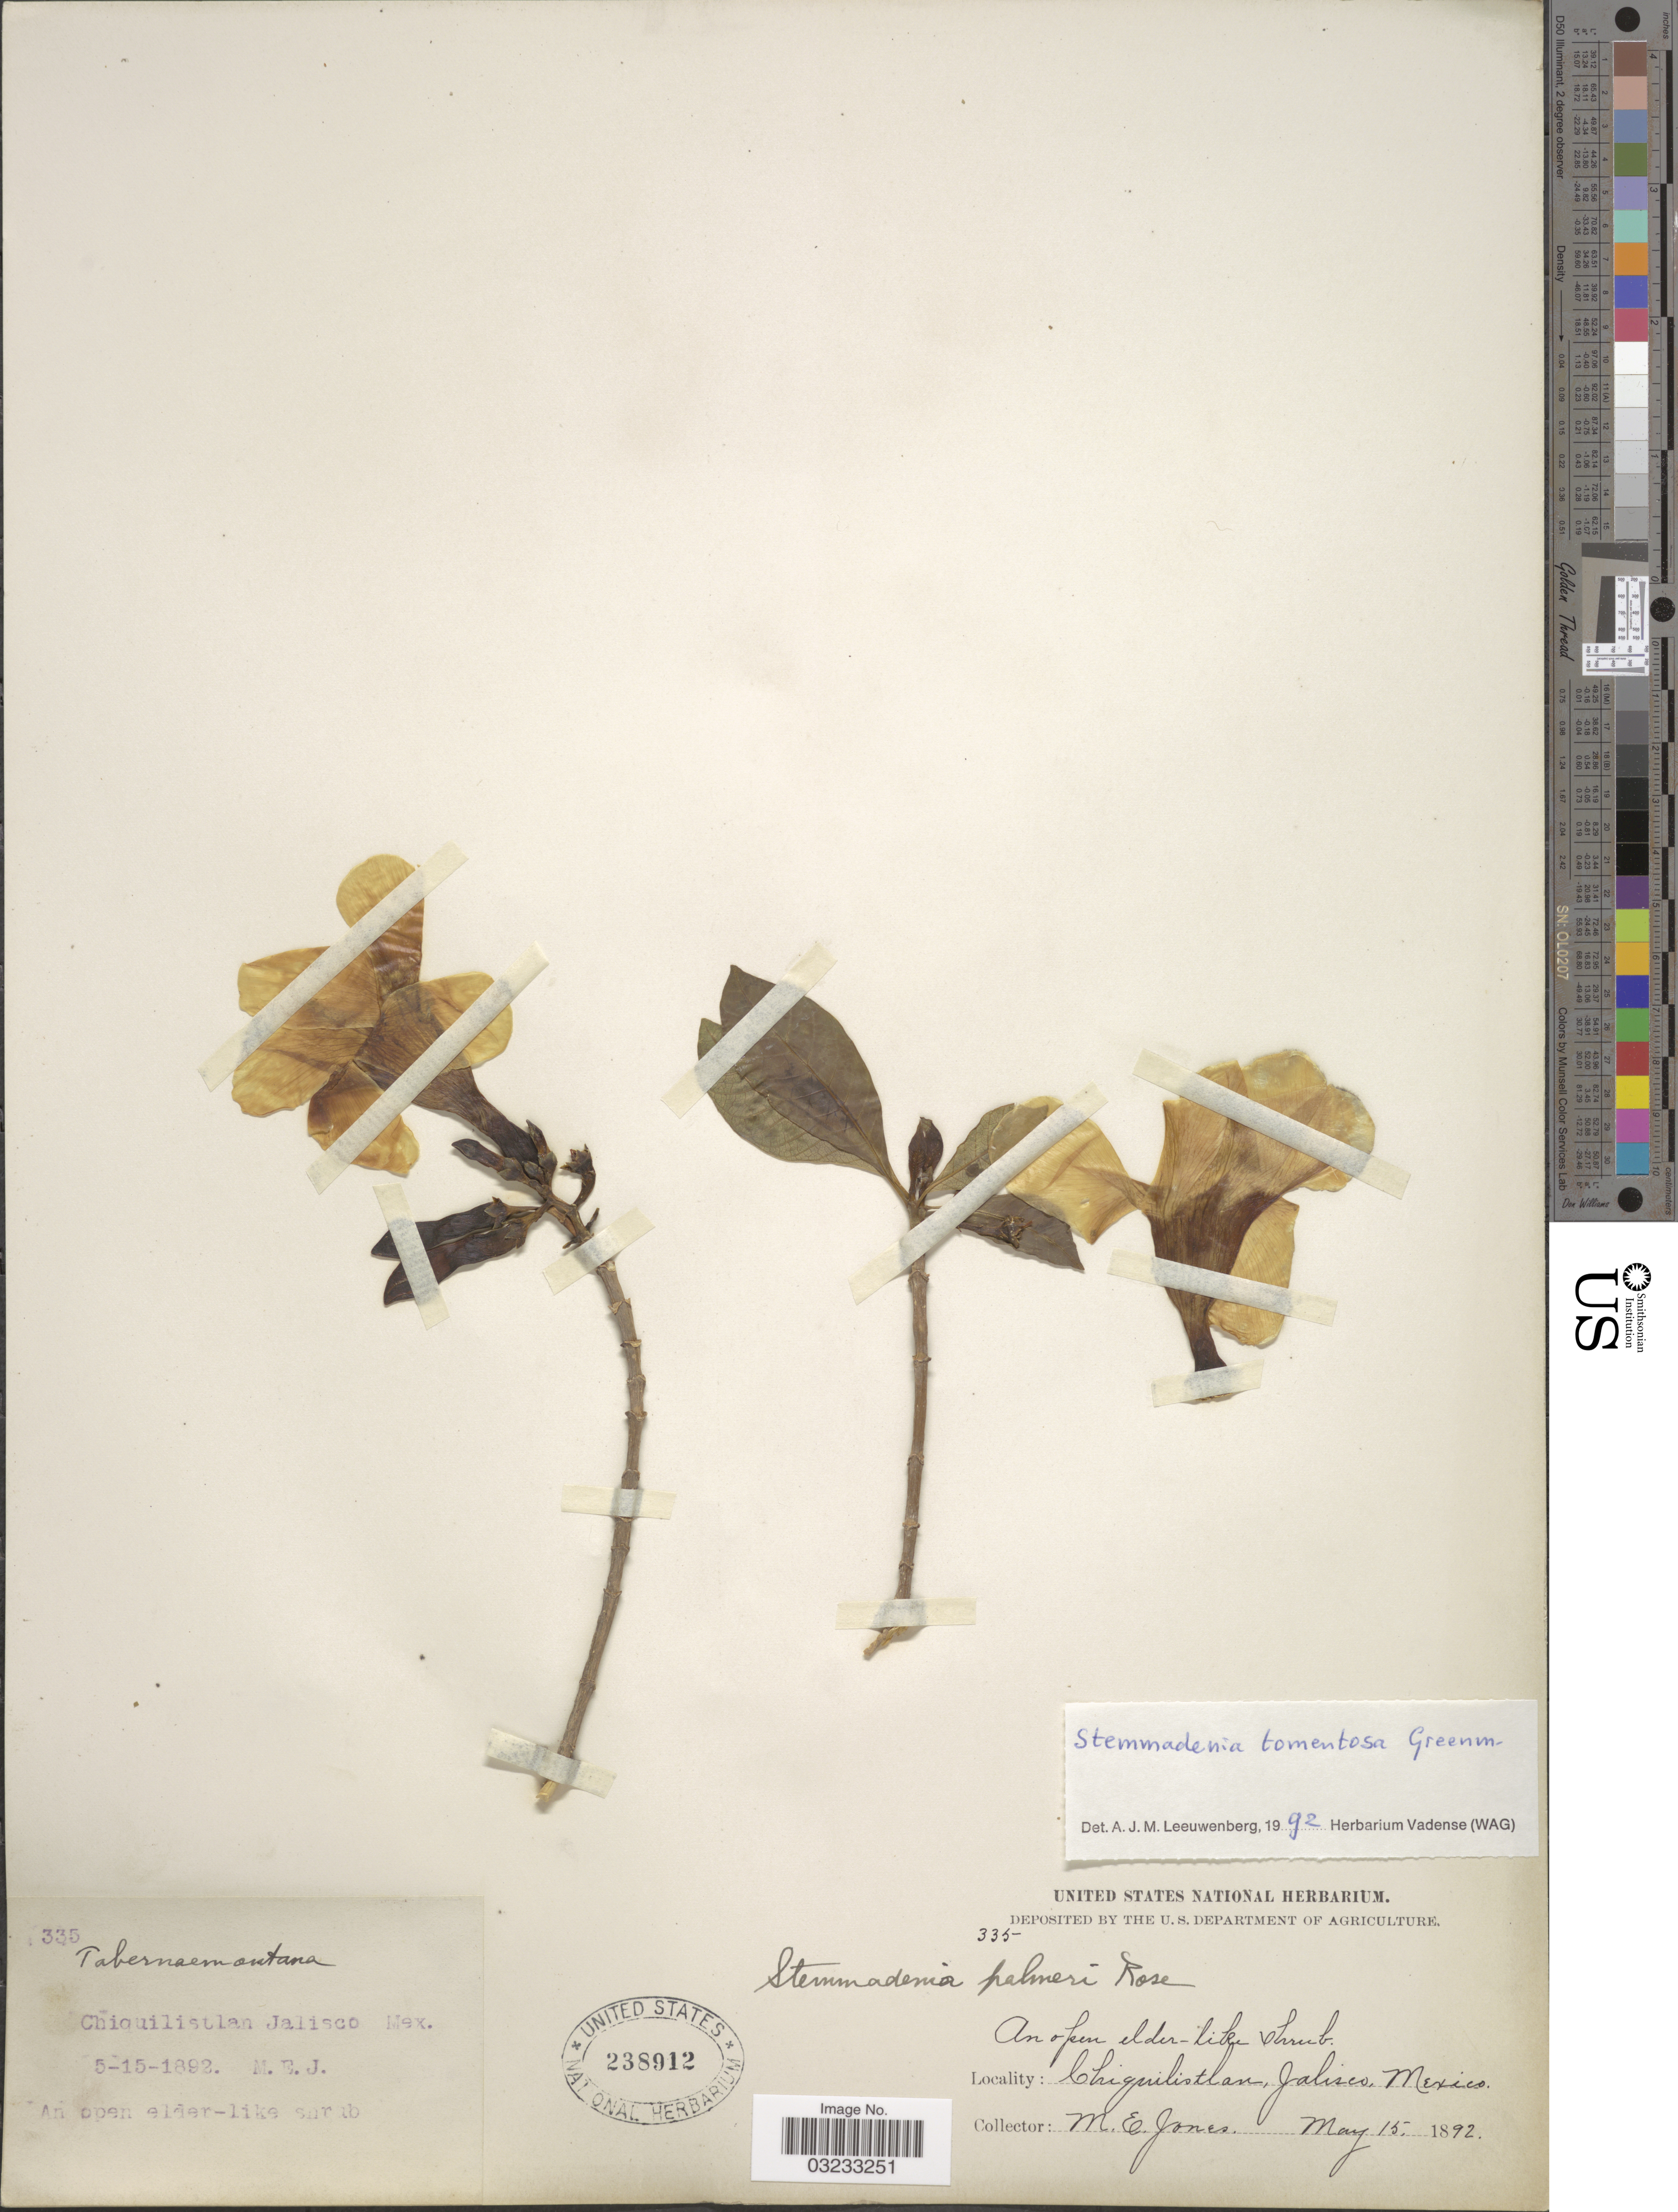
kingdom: Plantae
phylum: Tracheophyta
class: Magnoliopsida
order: Gentianales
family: Apocynaceae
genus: Stemmadenia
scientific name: Stemmadenia tomentosa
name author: Greenm.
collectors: M. E. Jones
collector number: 335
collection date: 1892-05-15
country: Mexico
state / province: Jalisco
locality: Chiquilistlan.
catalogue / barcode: US 238912